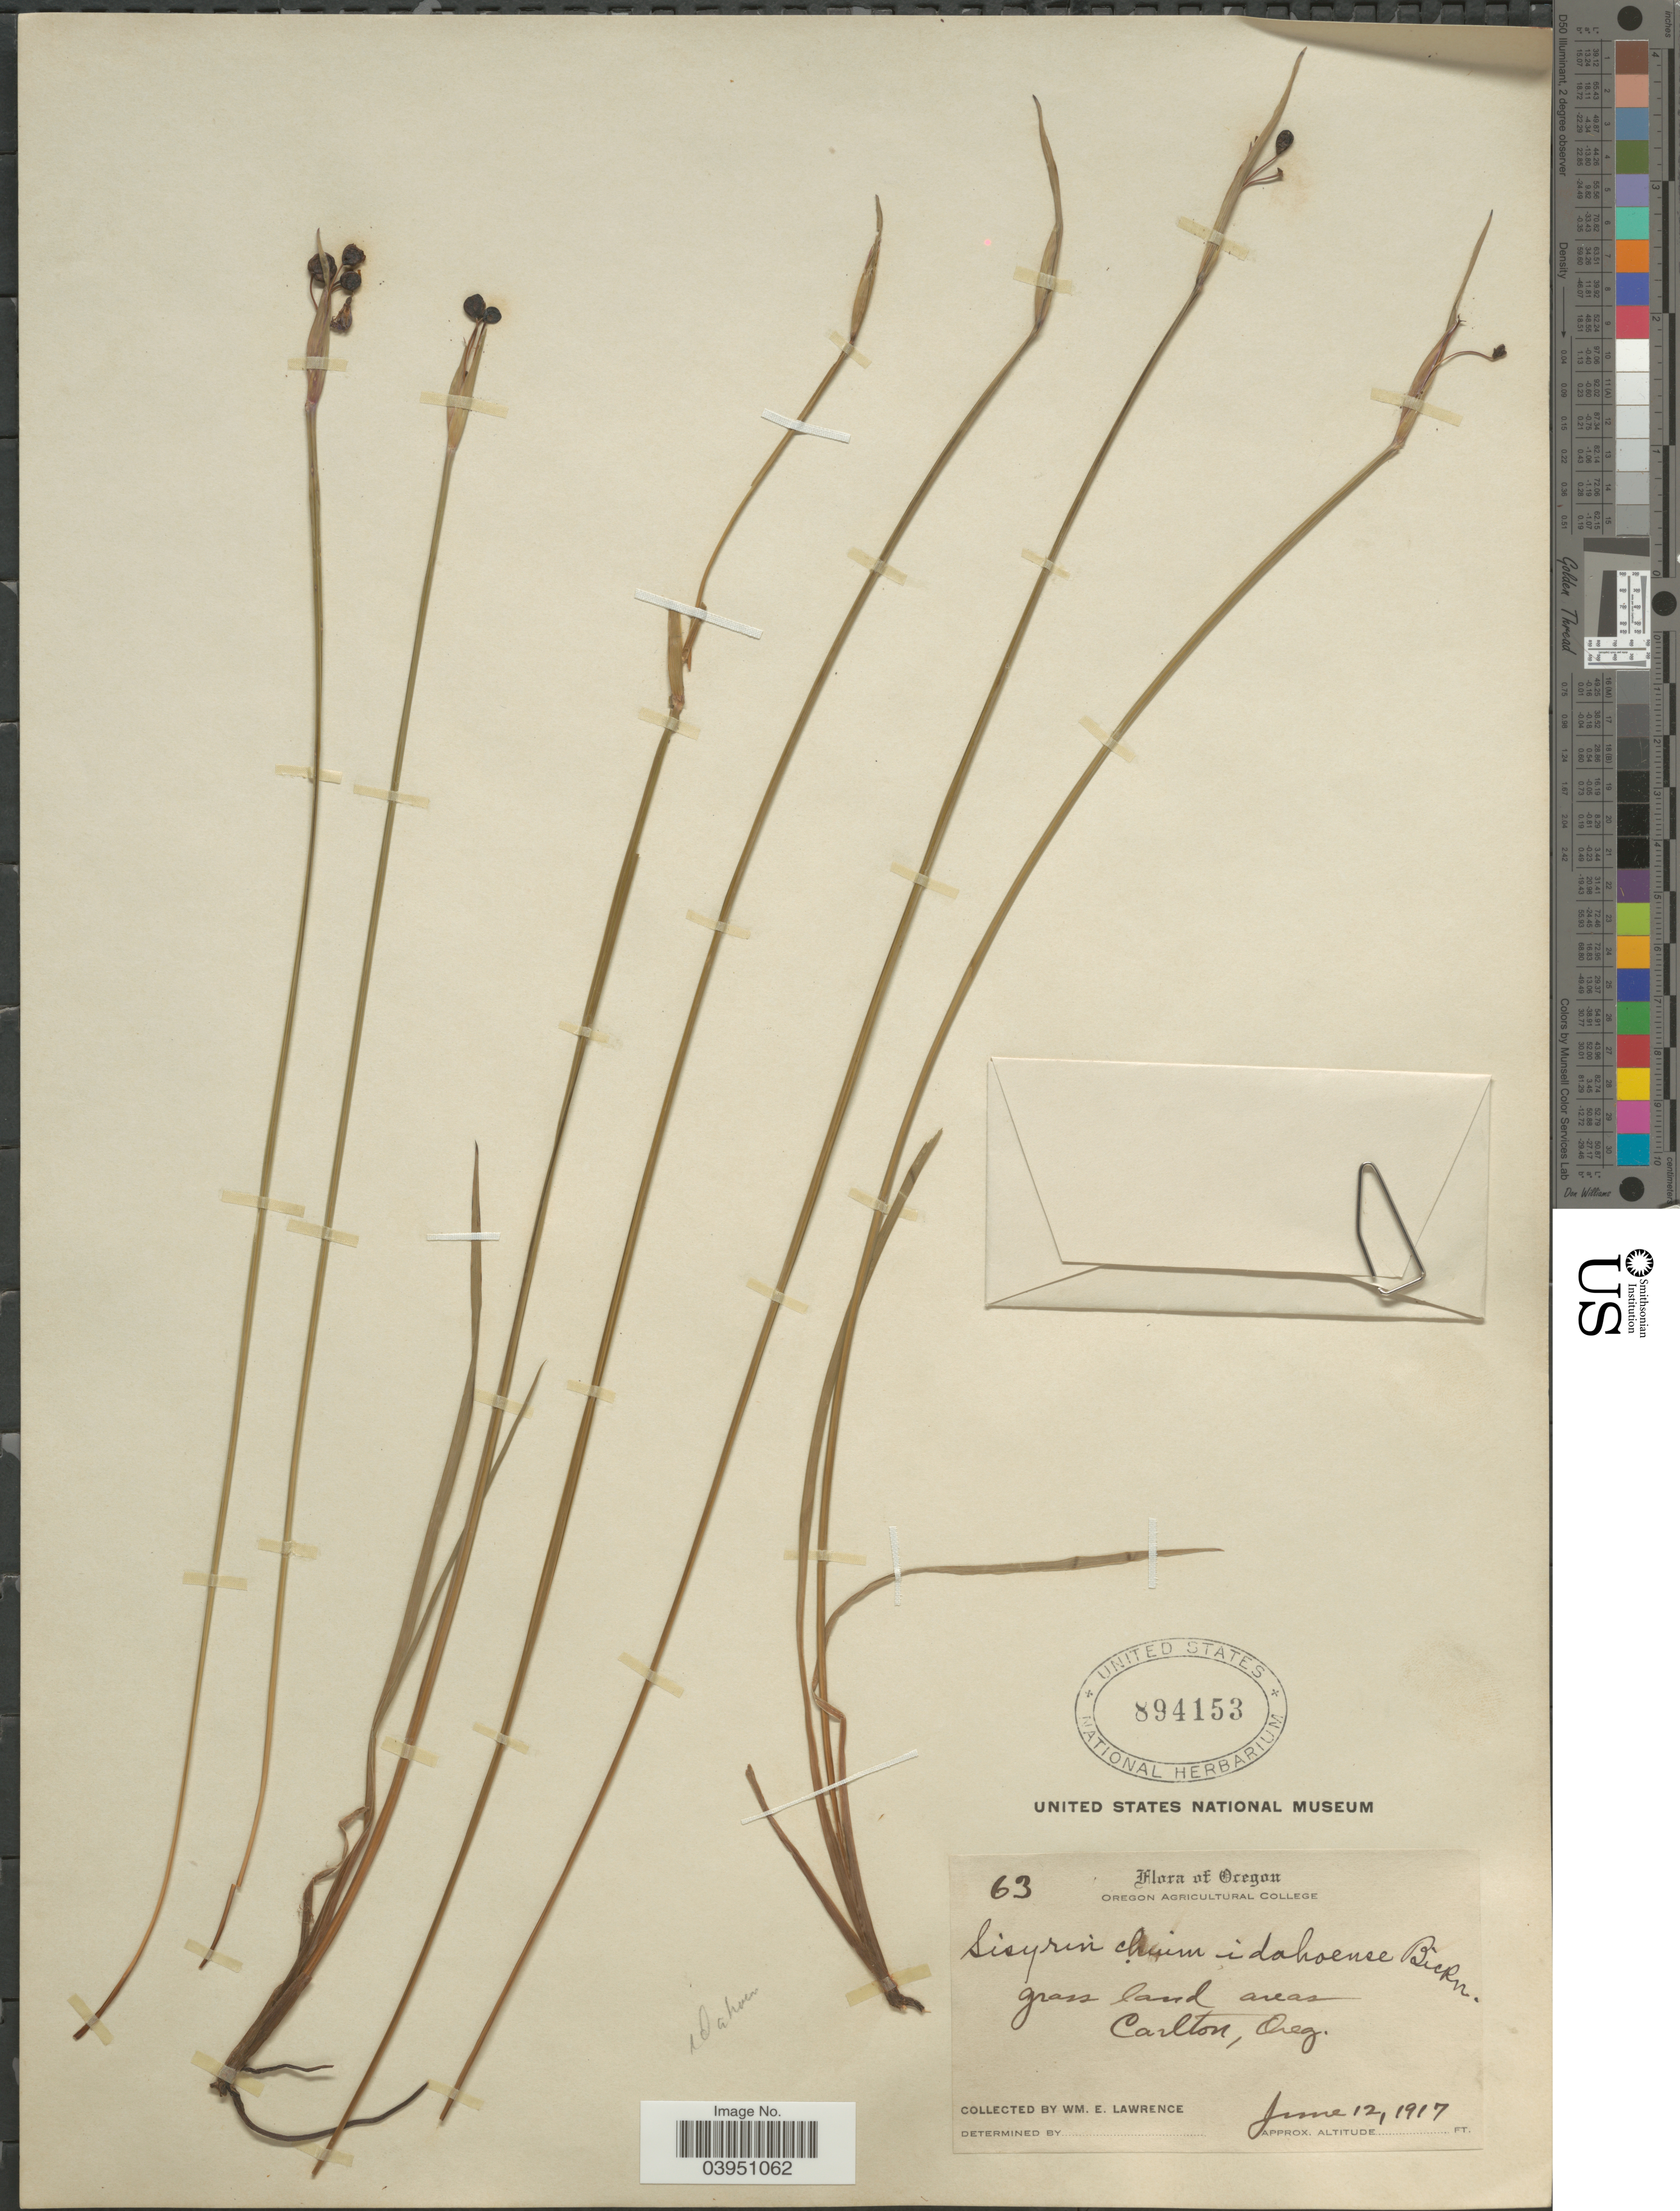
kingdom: Plantae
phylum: Tracheophyta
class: Liliopsida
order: Asparagales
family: Iridaceae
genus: Sisyrinchium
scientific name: Sisyrinchium idahoense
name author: E.P. Bicknell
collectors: W. Lawrence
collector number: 63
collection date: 1917-06-12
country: United States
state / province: Oregon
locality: Grass land areas. Carlton.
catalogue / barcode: US 894153